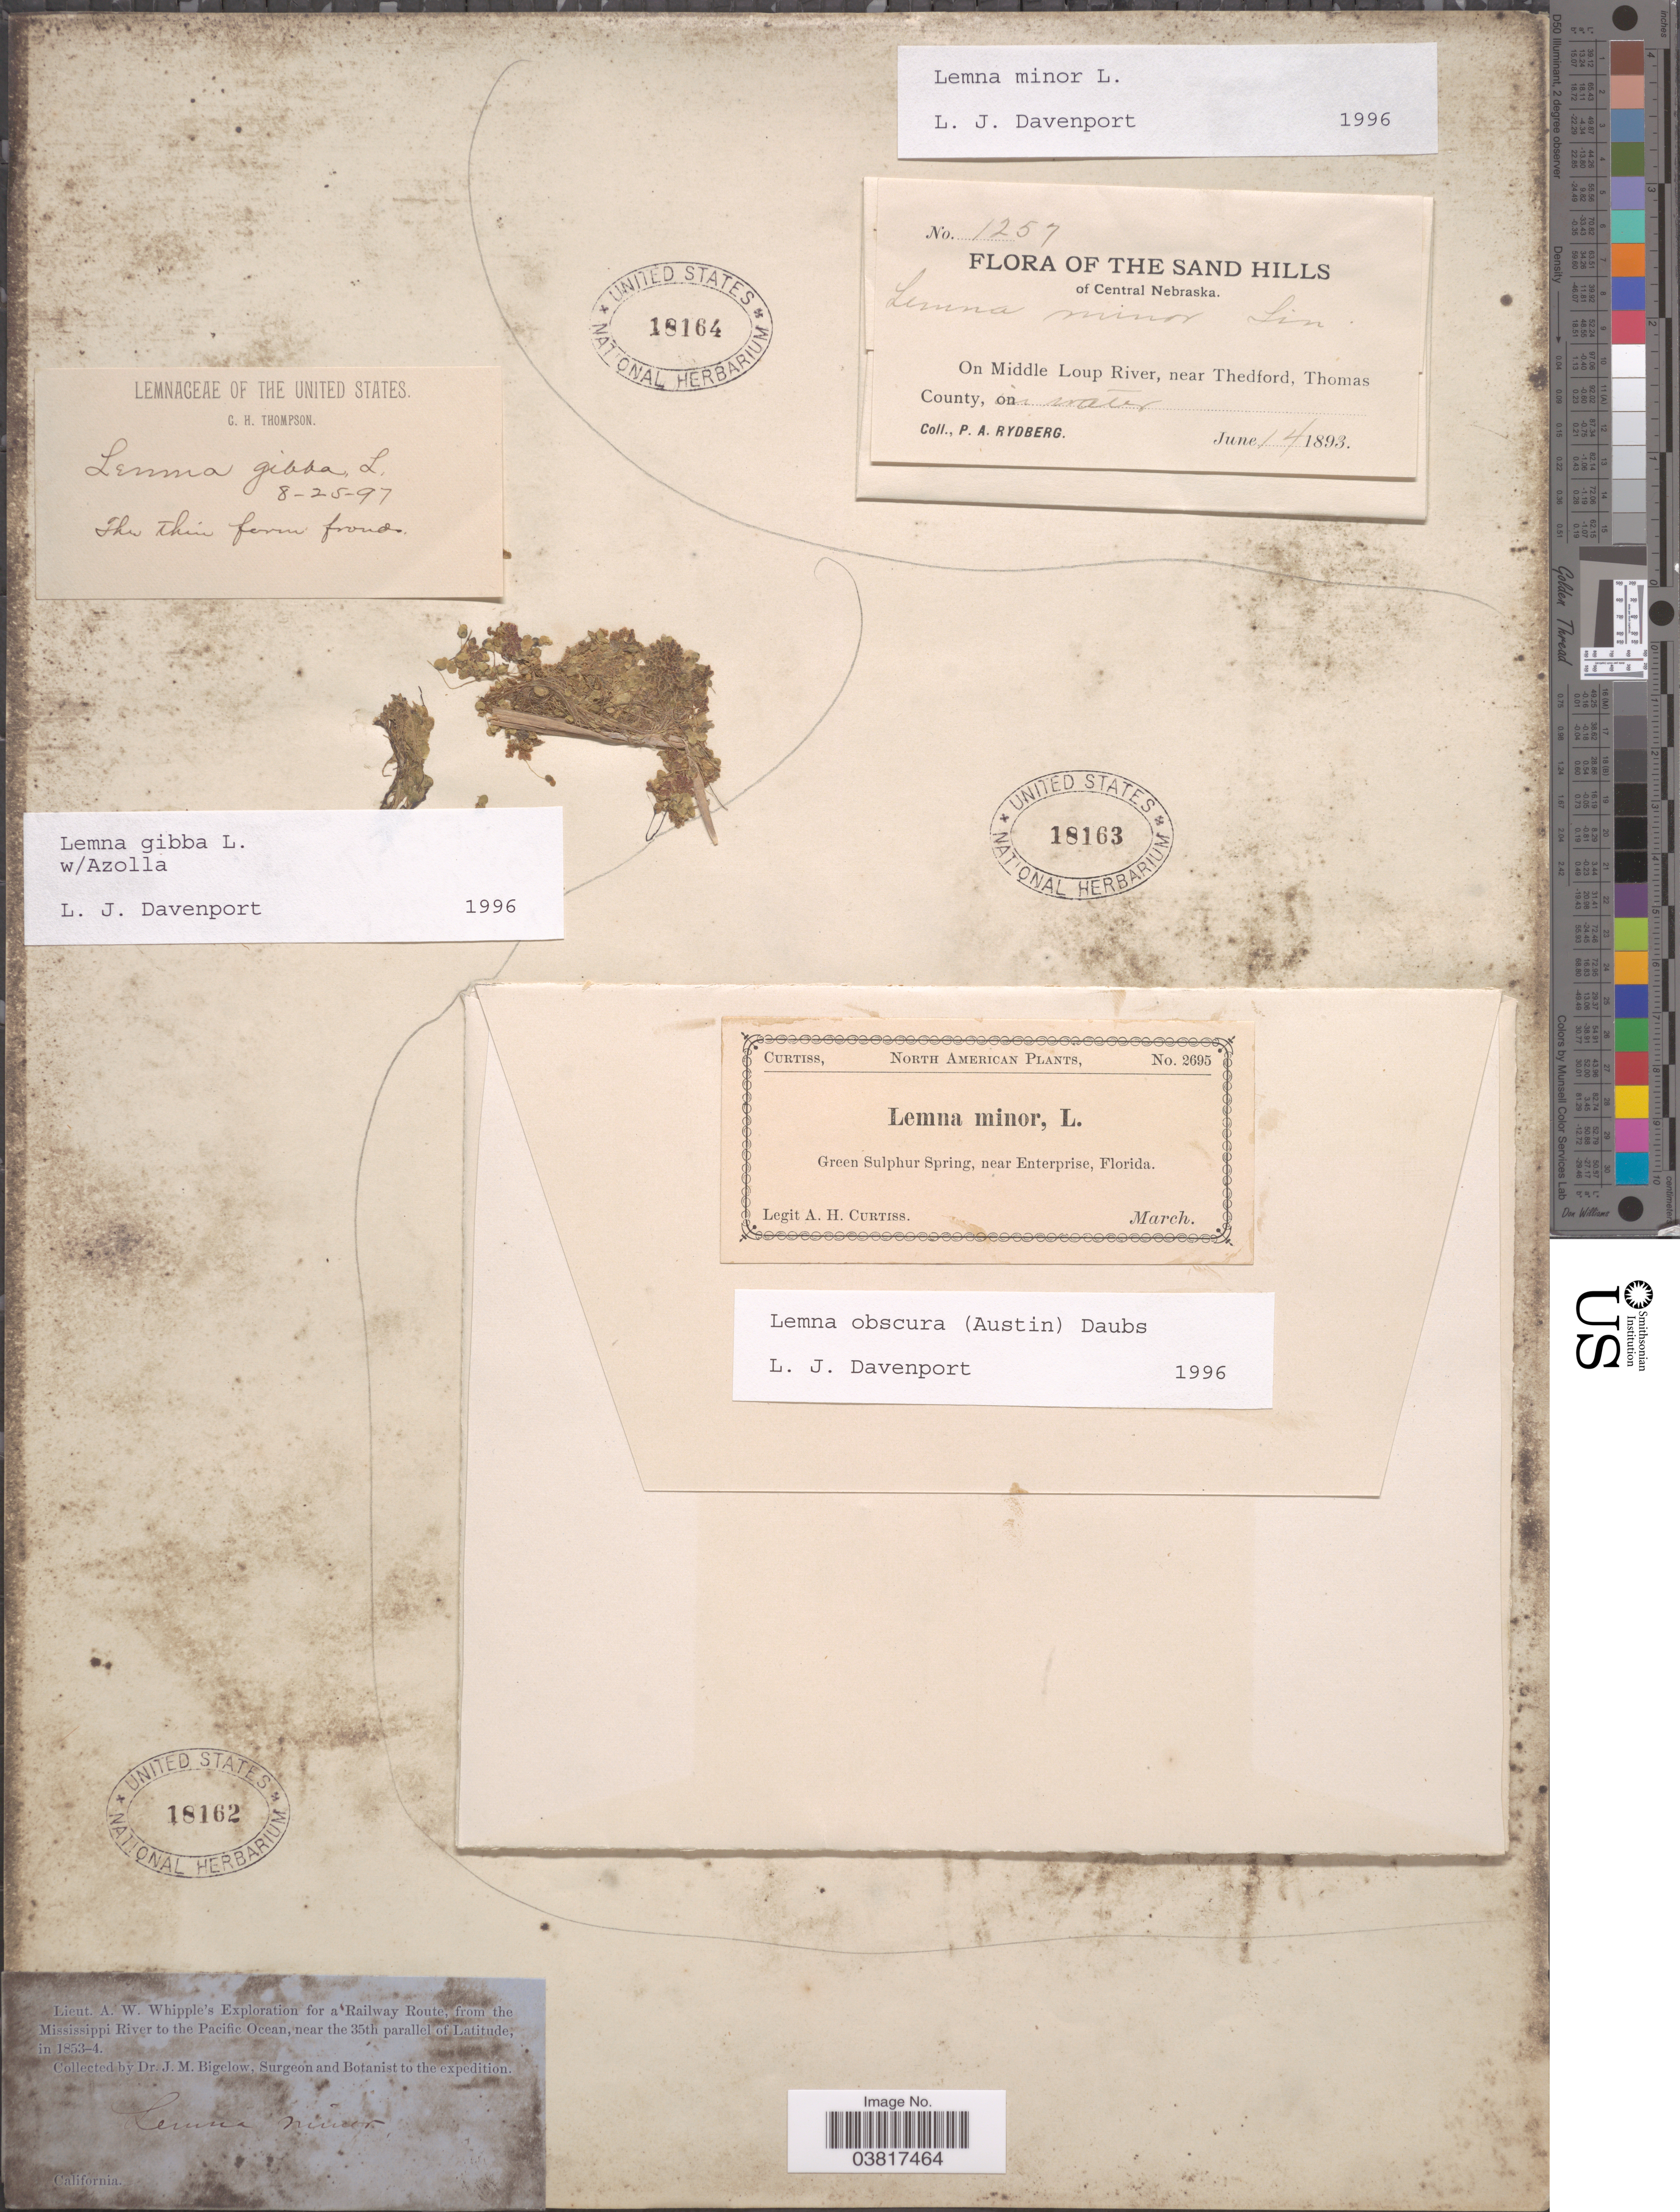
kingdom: Plantae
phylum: Tracheophyta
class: Liliopsida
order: Alismatales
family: Araceae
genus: Lemna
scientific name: Lemna gibba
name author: L.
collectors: P. A. Rydberg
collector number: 1257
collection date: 1893-06-14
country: United States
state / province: Nebraska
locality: The Sand Hills of Central Nebraska. On Middle Loup River, near Thedford, Thomas County.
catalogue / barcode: US 18164